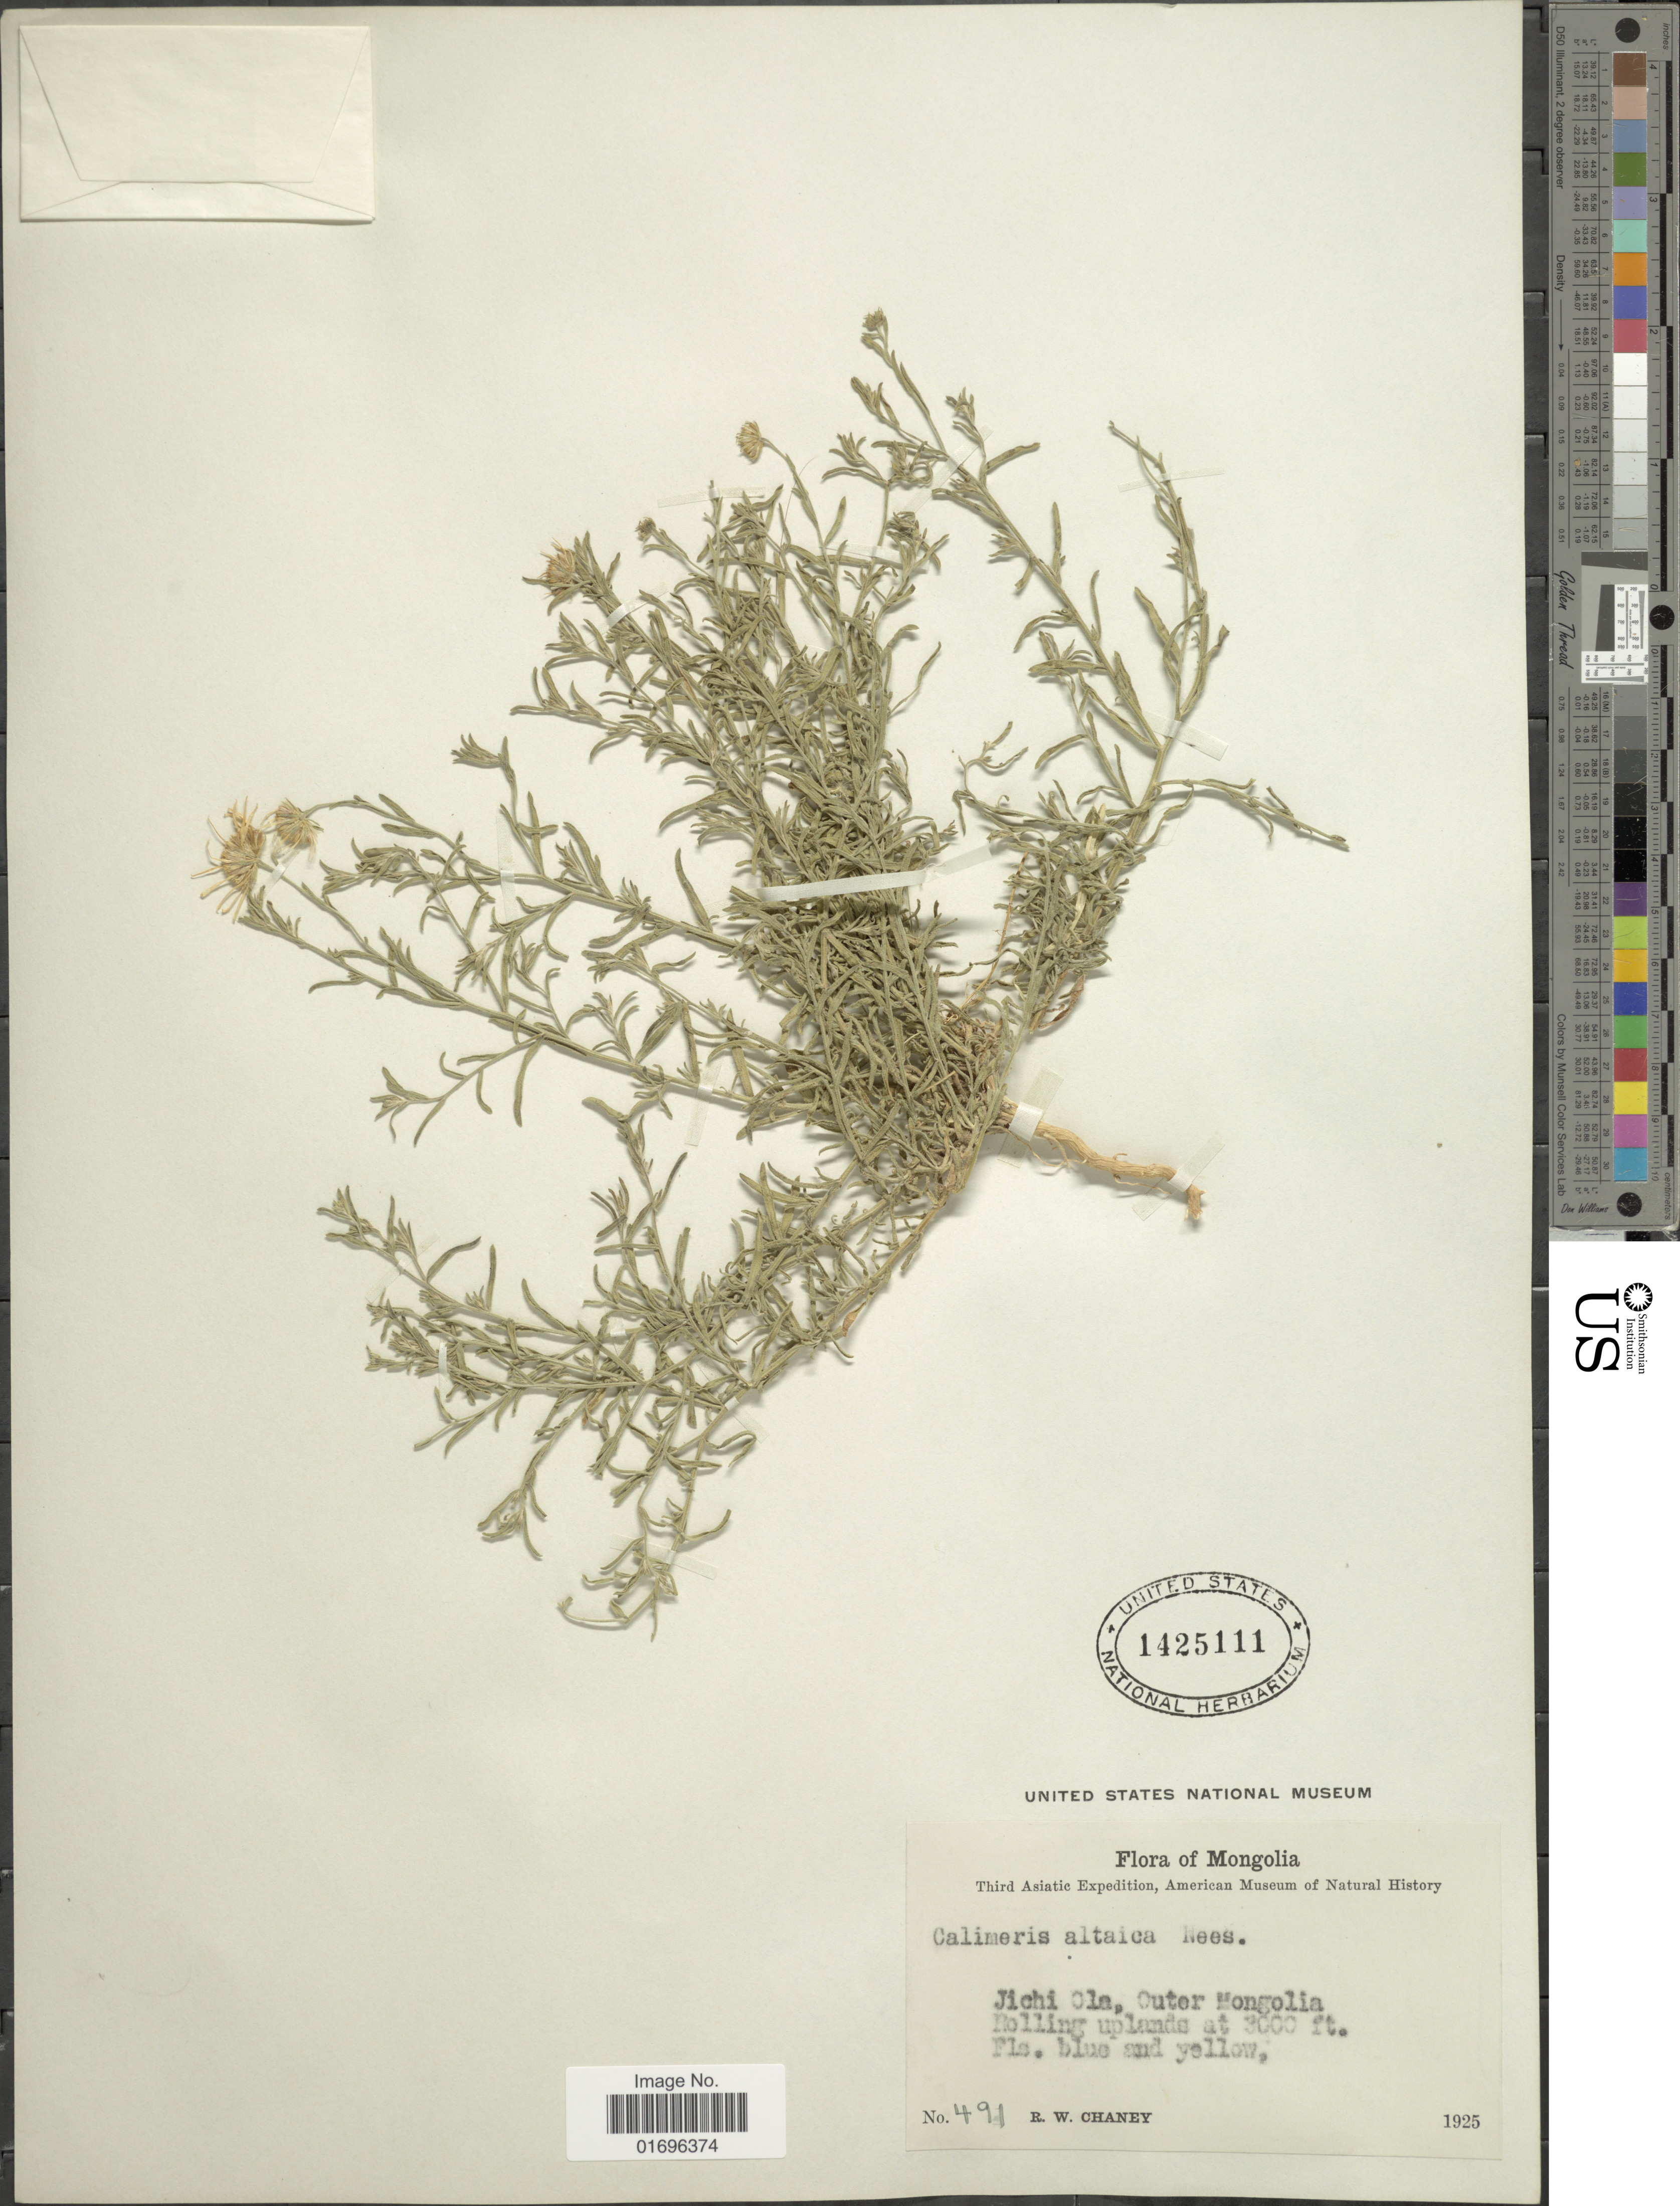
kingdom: Plantae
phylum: Tracheophyta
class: Magnoliopsida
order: Asterales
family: Asteraceae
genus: Aster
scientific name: Aster altaicus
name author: Willd.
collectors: R. Chaney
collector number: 491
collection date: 1925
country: Mongolia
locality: Jichi Ola, Outer Mongolia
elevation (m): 914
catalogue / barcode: US 1425111